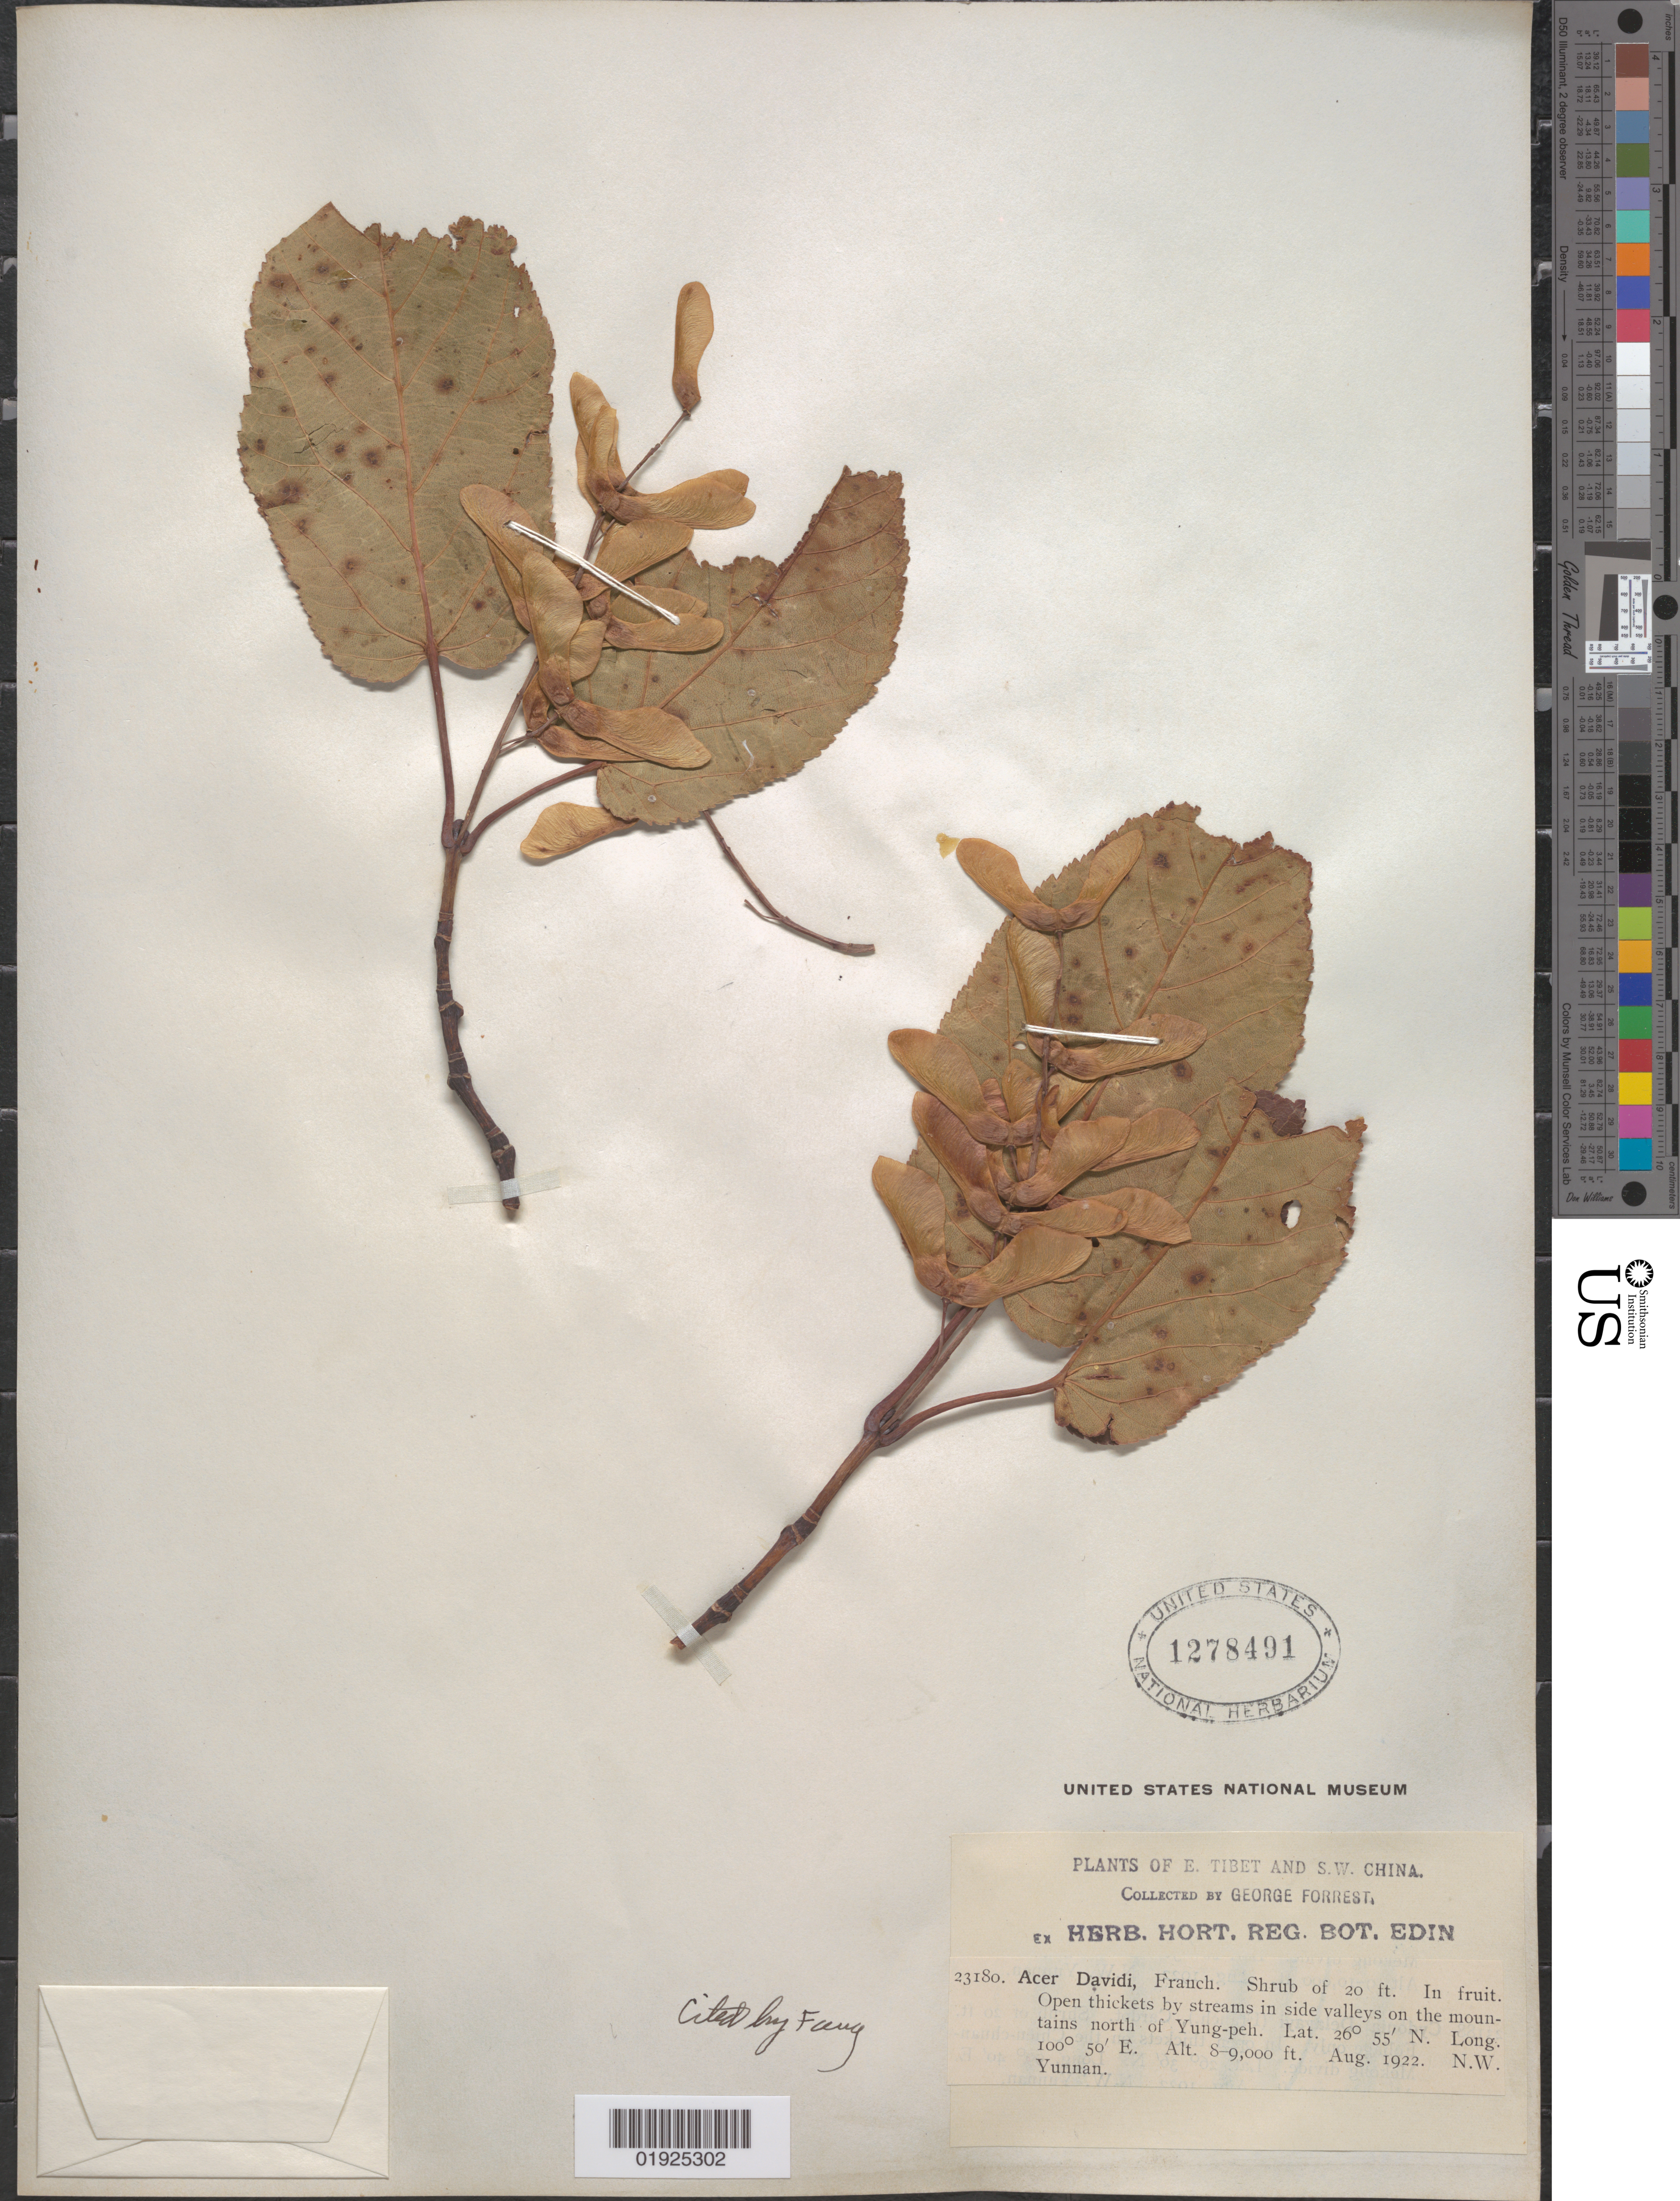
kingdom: Plantae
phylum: Tracheophyta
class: Magnoliopsida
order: Sapindales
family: Sapindaceae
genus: Acer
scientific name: Acer sikkimense subsp. davidii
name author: (Franch.) Wesm.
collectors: G. Forrest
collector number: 23180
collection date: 1922-08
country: China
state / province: Yunnan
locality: N.W. Yunnan. Mountains north of Yung-peh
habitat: Open thickets by streams in side valleys on the mountains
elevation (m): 2438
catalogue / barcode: US 1278491